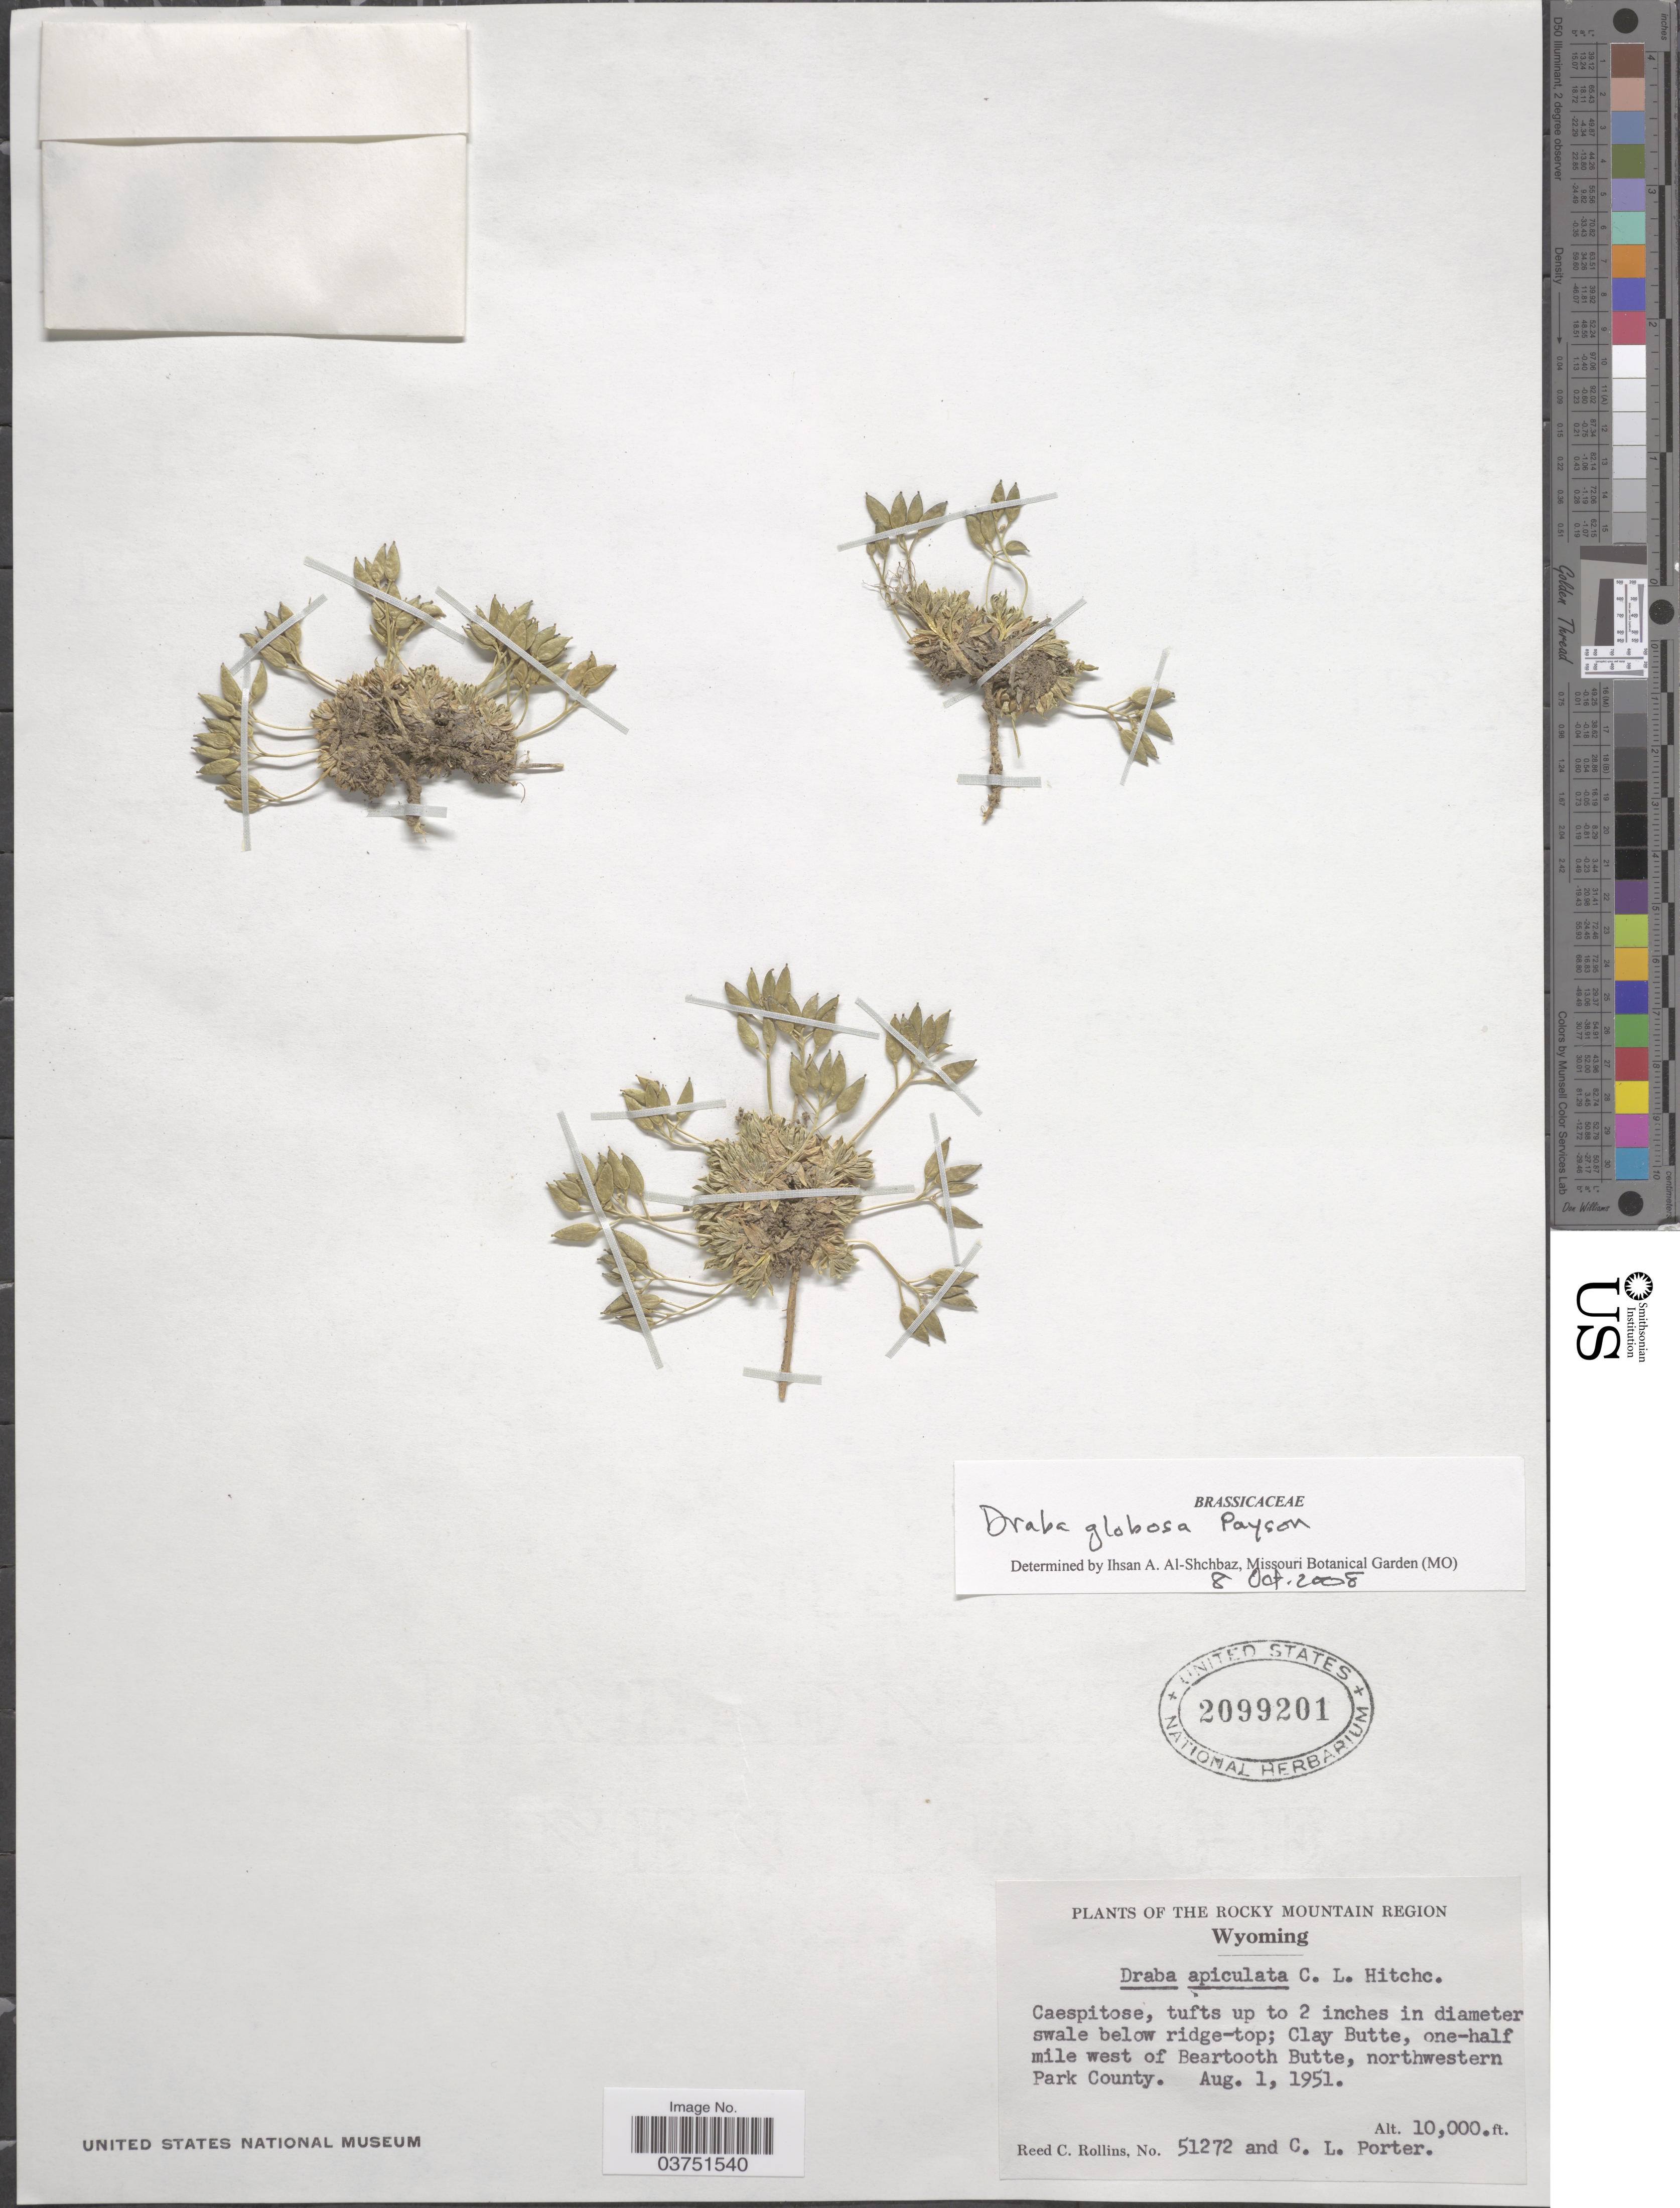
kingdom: Plantae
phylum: Tracheophyta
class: Magnoliopsida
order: Brassicales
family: Brassicaceae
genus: Draba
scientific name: Draba globosa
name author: Payson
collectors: R. C. Rollins & C. L. Porter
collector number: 51272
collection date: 1951-08-01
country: United States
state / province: Wyoming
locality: The Rocky Mountain Region; Clay Butte, one-half mile west of Beartooth Butte, northwestern Park County.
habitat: swale below ridge top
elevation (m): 3048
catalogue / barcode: US 2099201